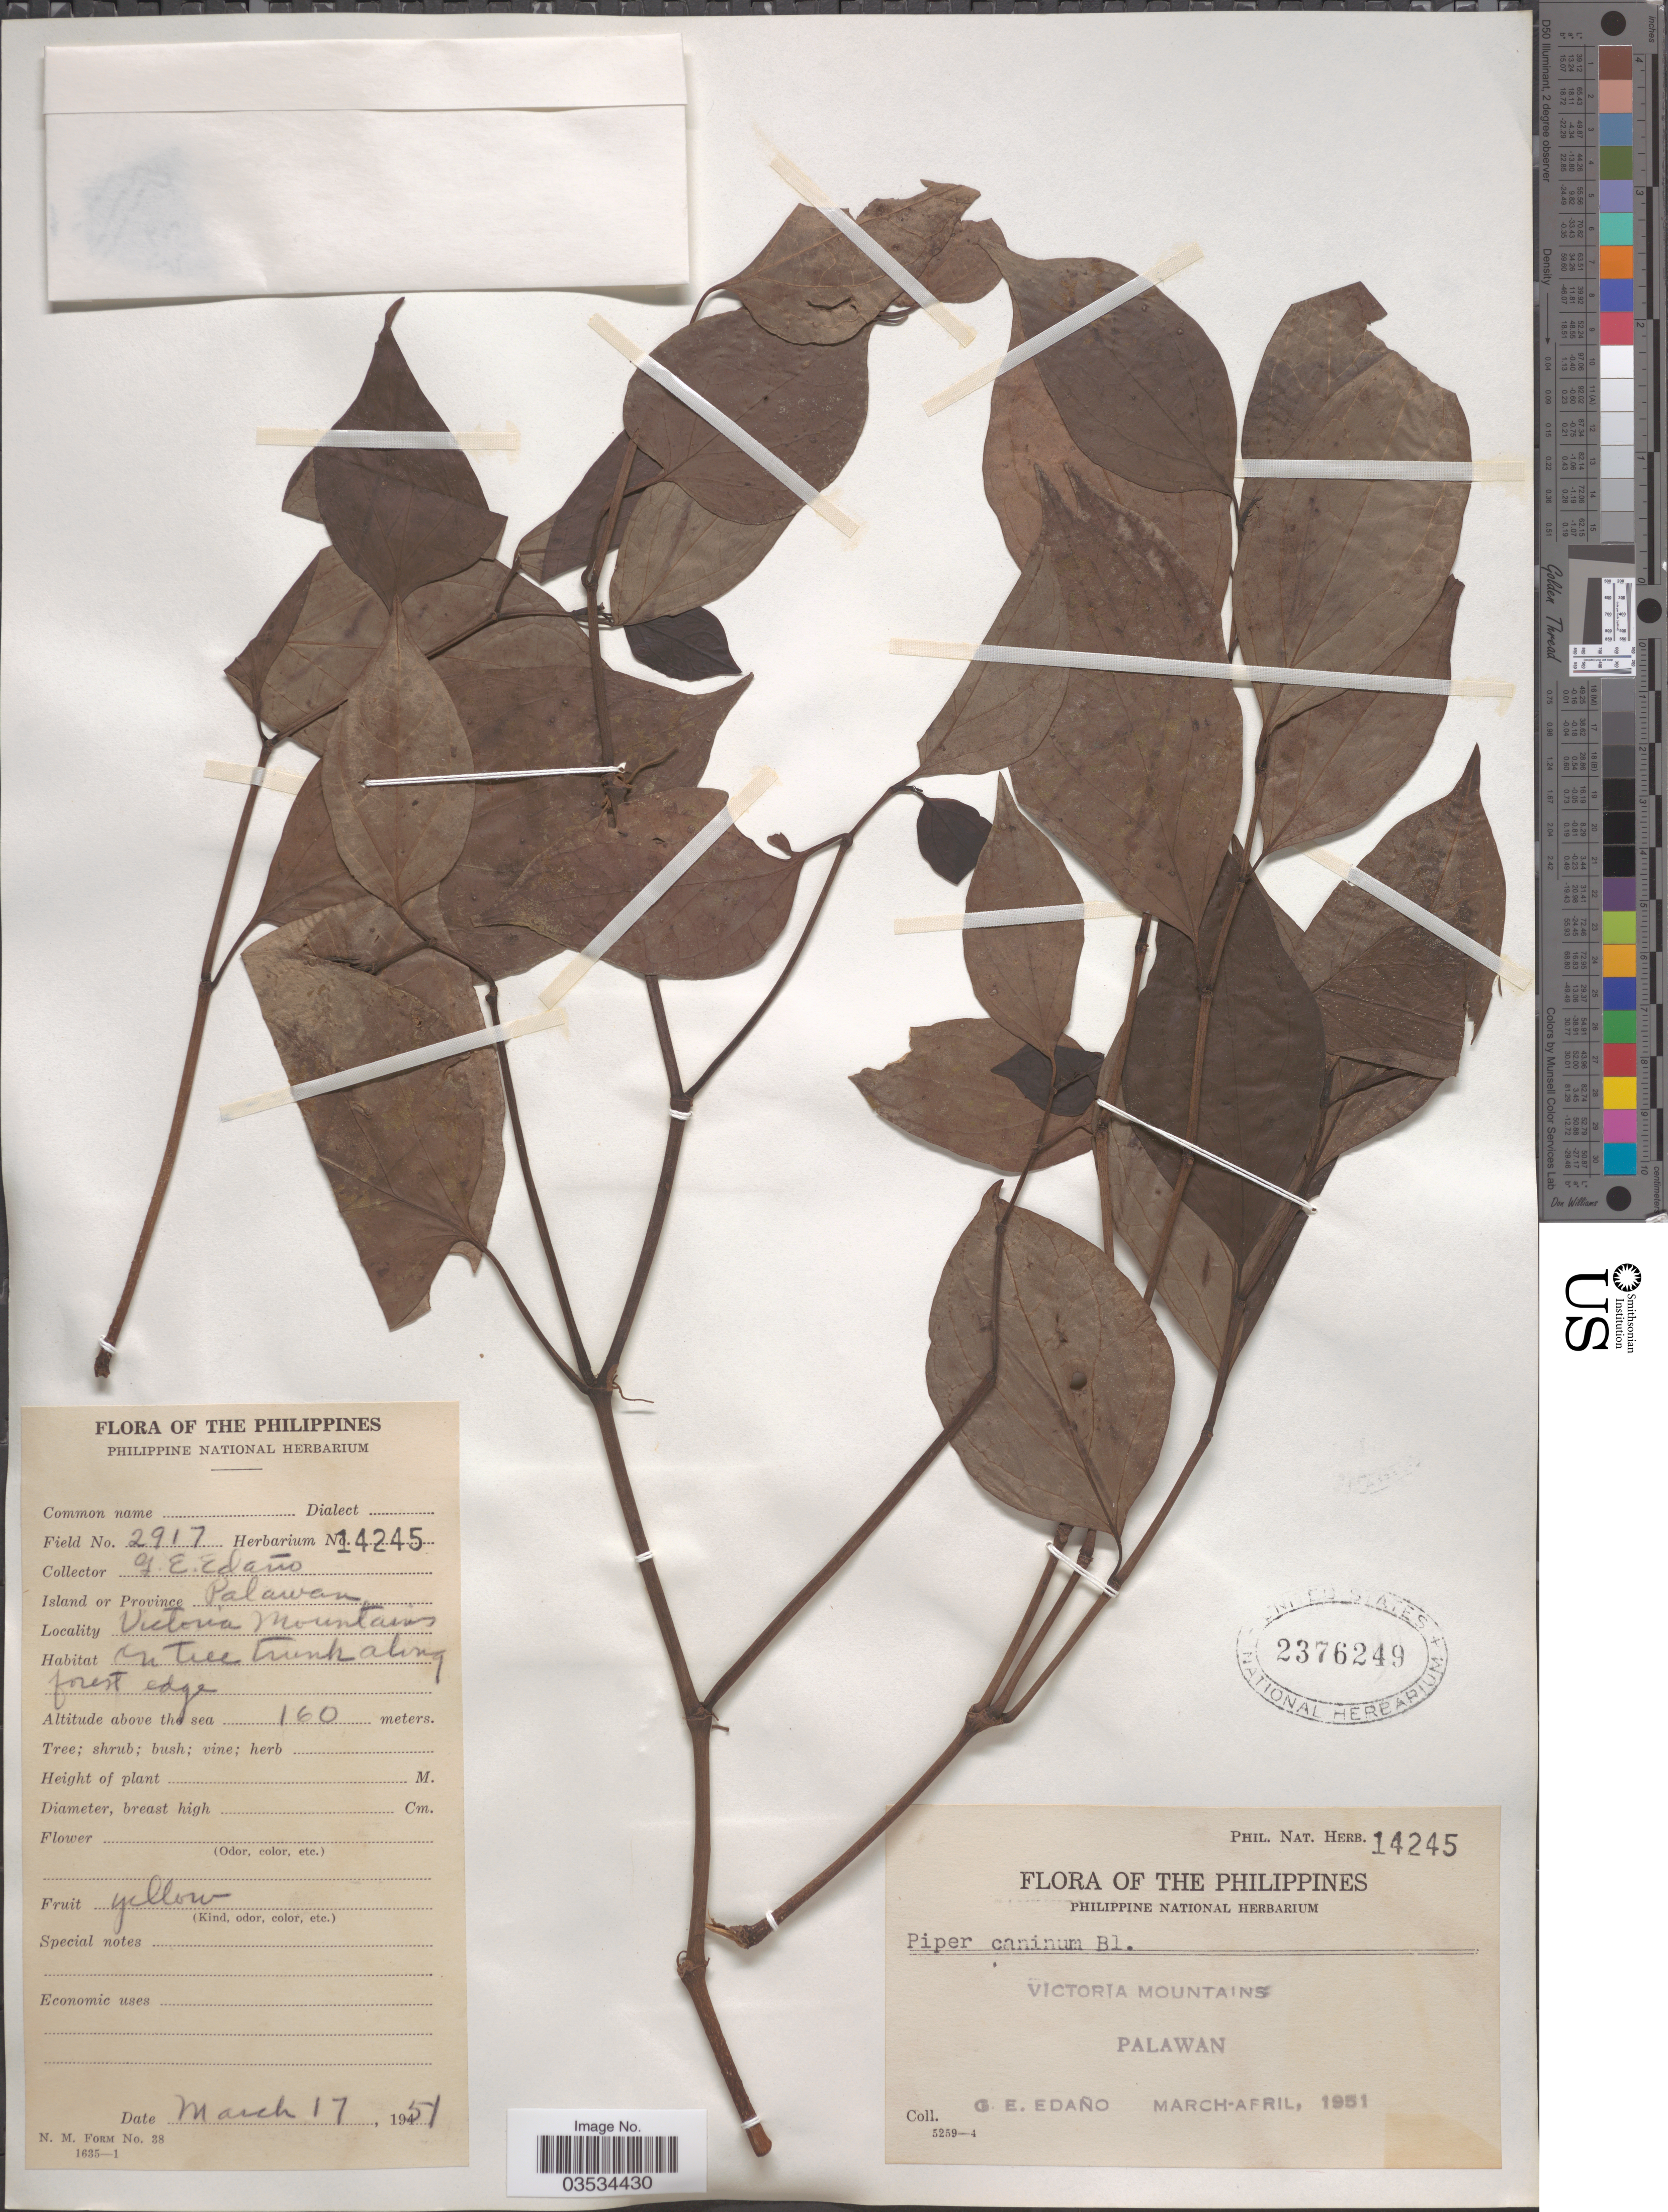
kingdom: Plantae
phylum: Tracheophyta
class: Magnoliopsida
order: Piperales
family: Piperaceae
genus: Piper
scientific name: Piper caninum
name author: Blume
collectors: G. Edaño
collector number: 2917/Phil. Nat. Herb. 14245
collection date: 1951-03-17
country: Philippines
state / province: Mimaropa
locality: Island or Province Palawan. Victoria Mountains.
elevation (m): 160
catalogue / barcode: US 2376249